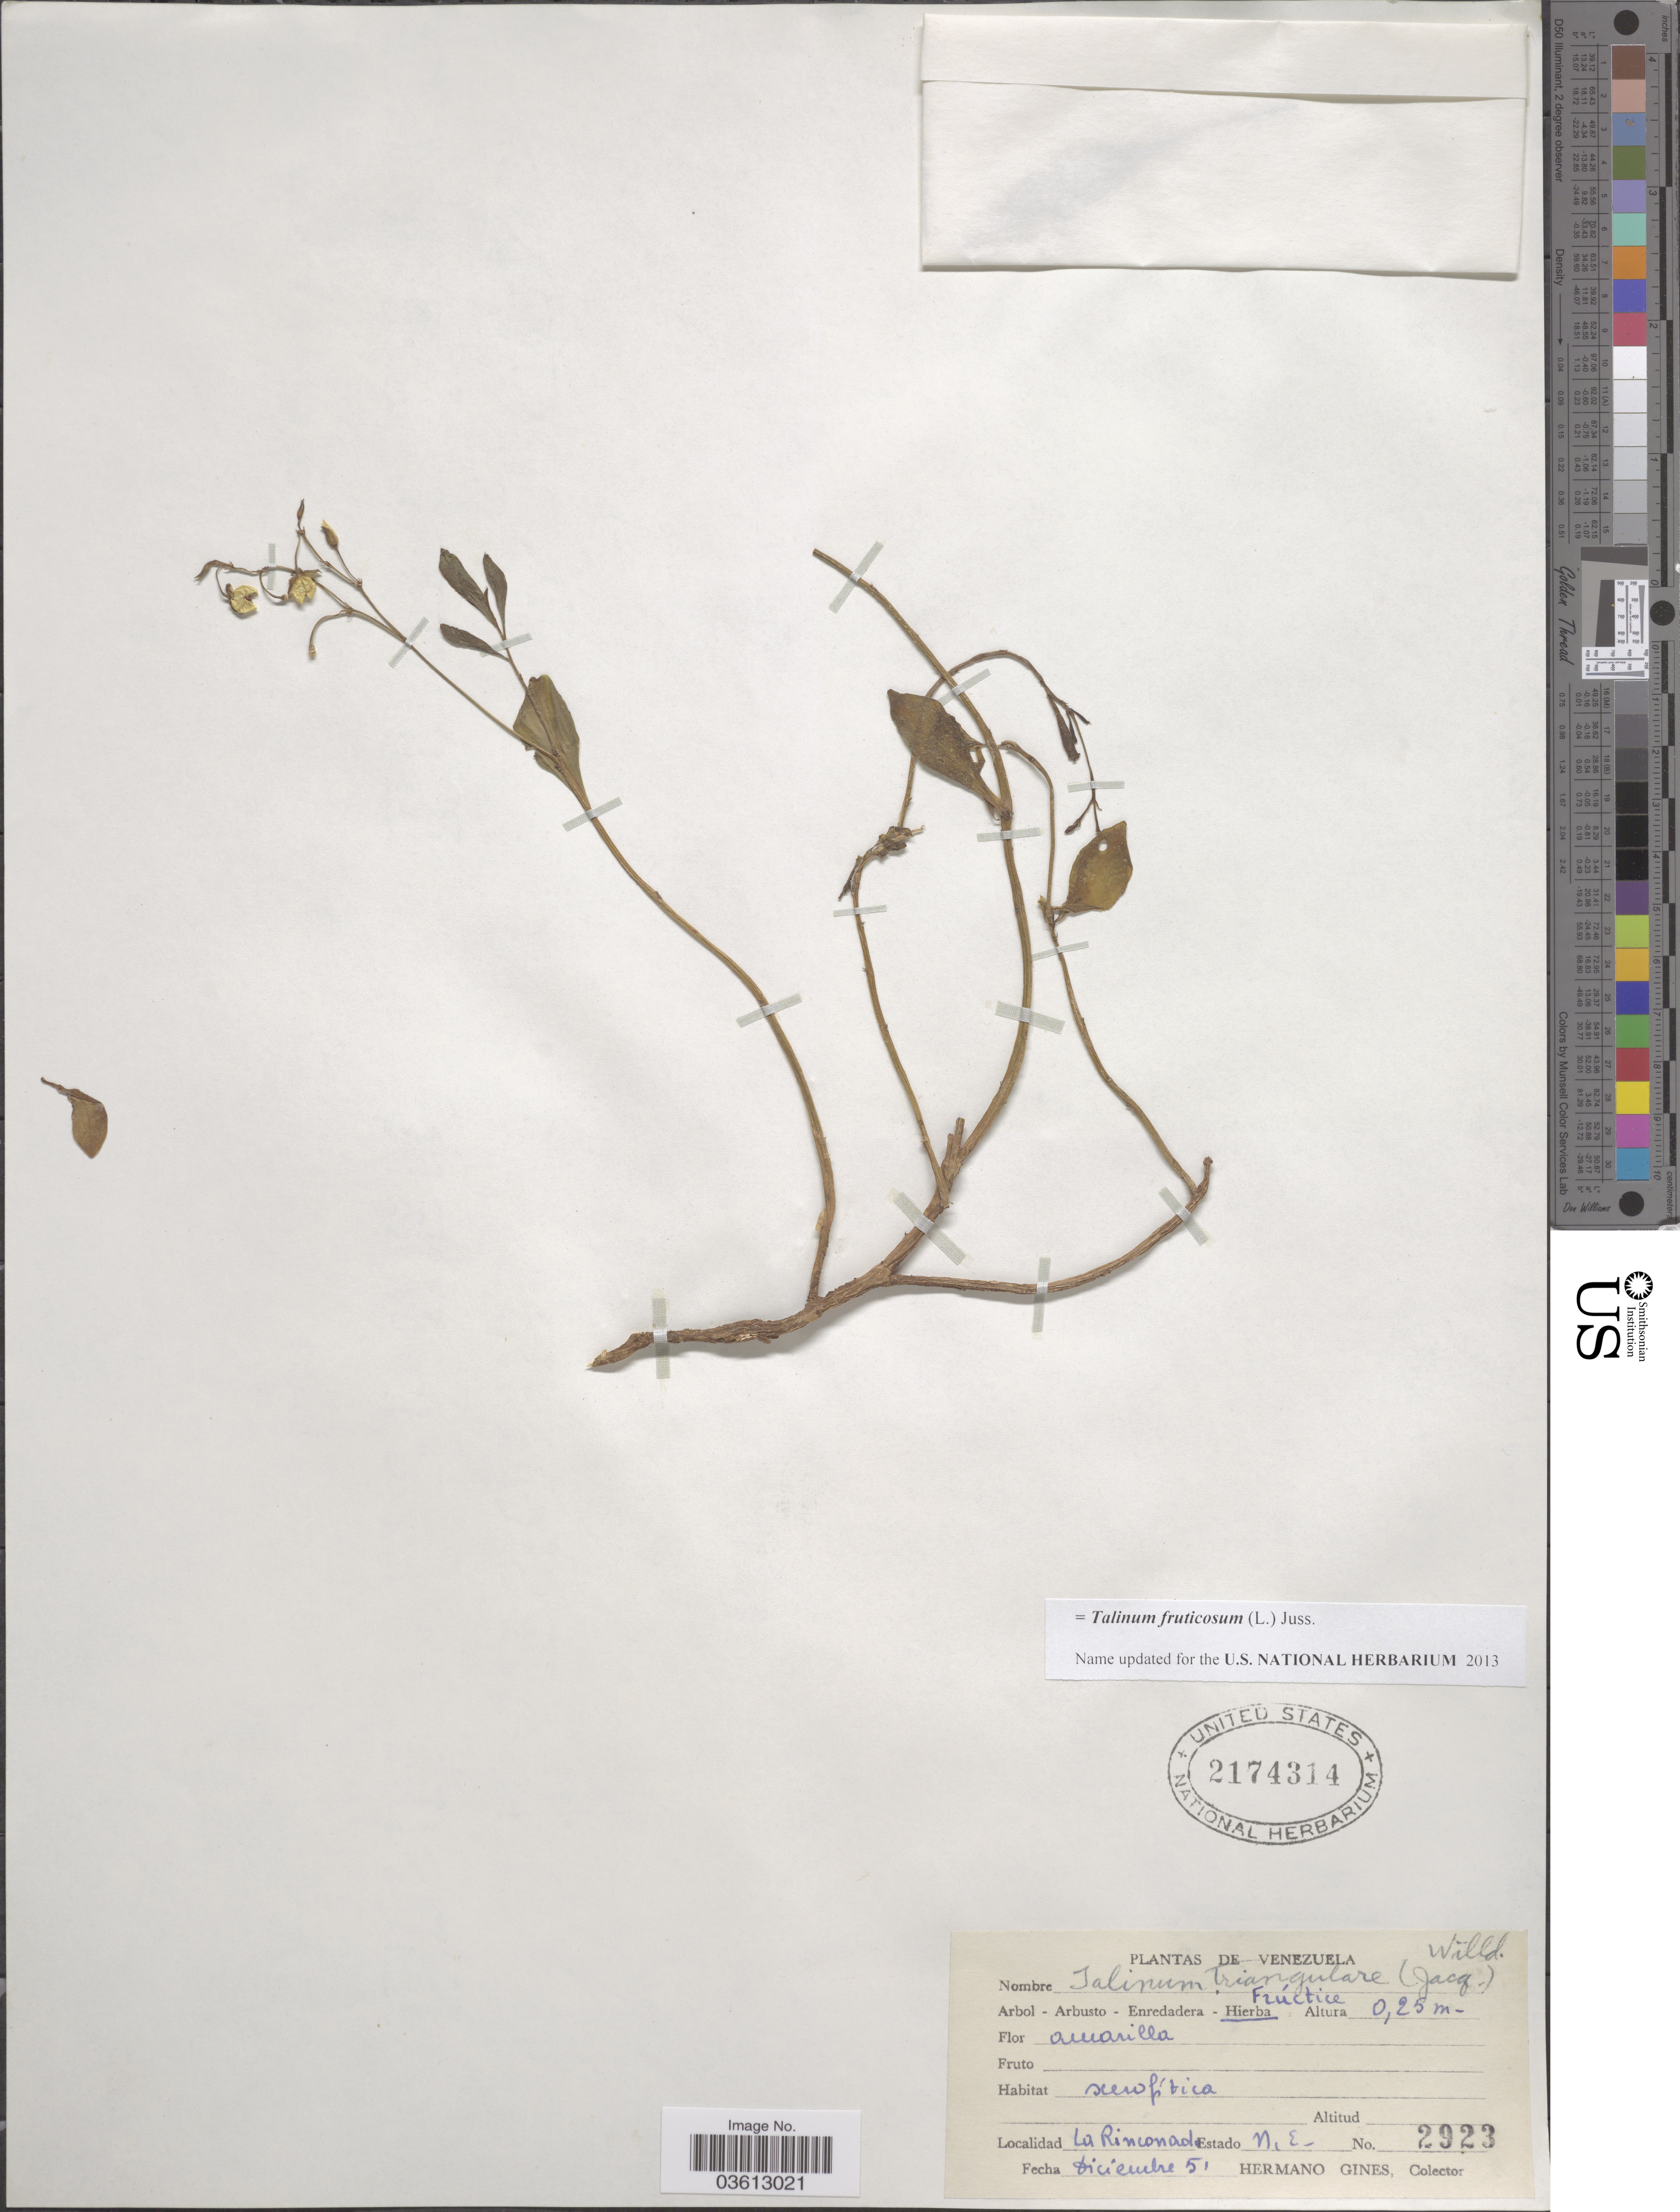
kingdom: Plantae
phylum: Tracheophyta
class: Magnoliopsida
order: Caryophyllales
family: Talinaceae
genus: Talinum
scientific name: Talinum fruticosum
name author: (L.) Juss.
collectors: Bro. Gines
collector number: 2923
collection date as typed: Transcribed d/m/y: /12/51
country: Venezuela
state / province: Nueva Esparta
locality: La Rinconada. Estado N. E.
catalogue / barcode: US 2174314